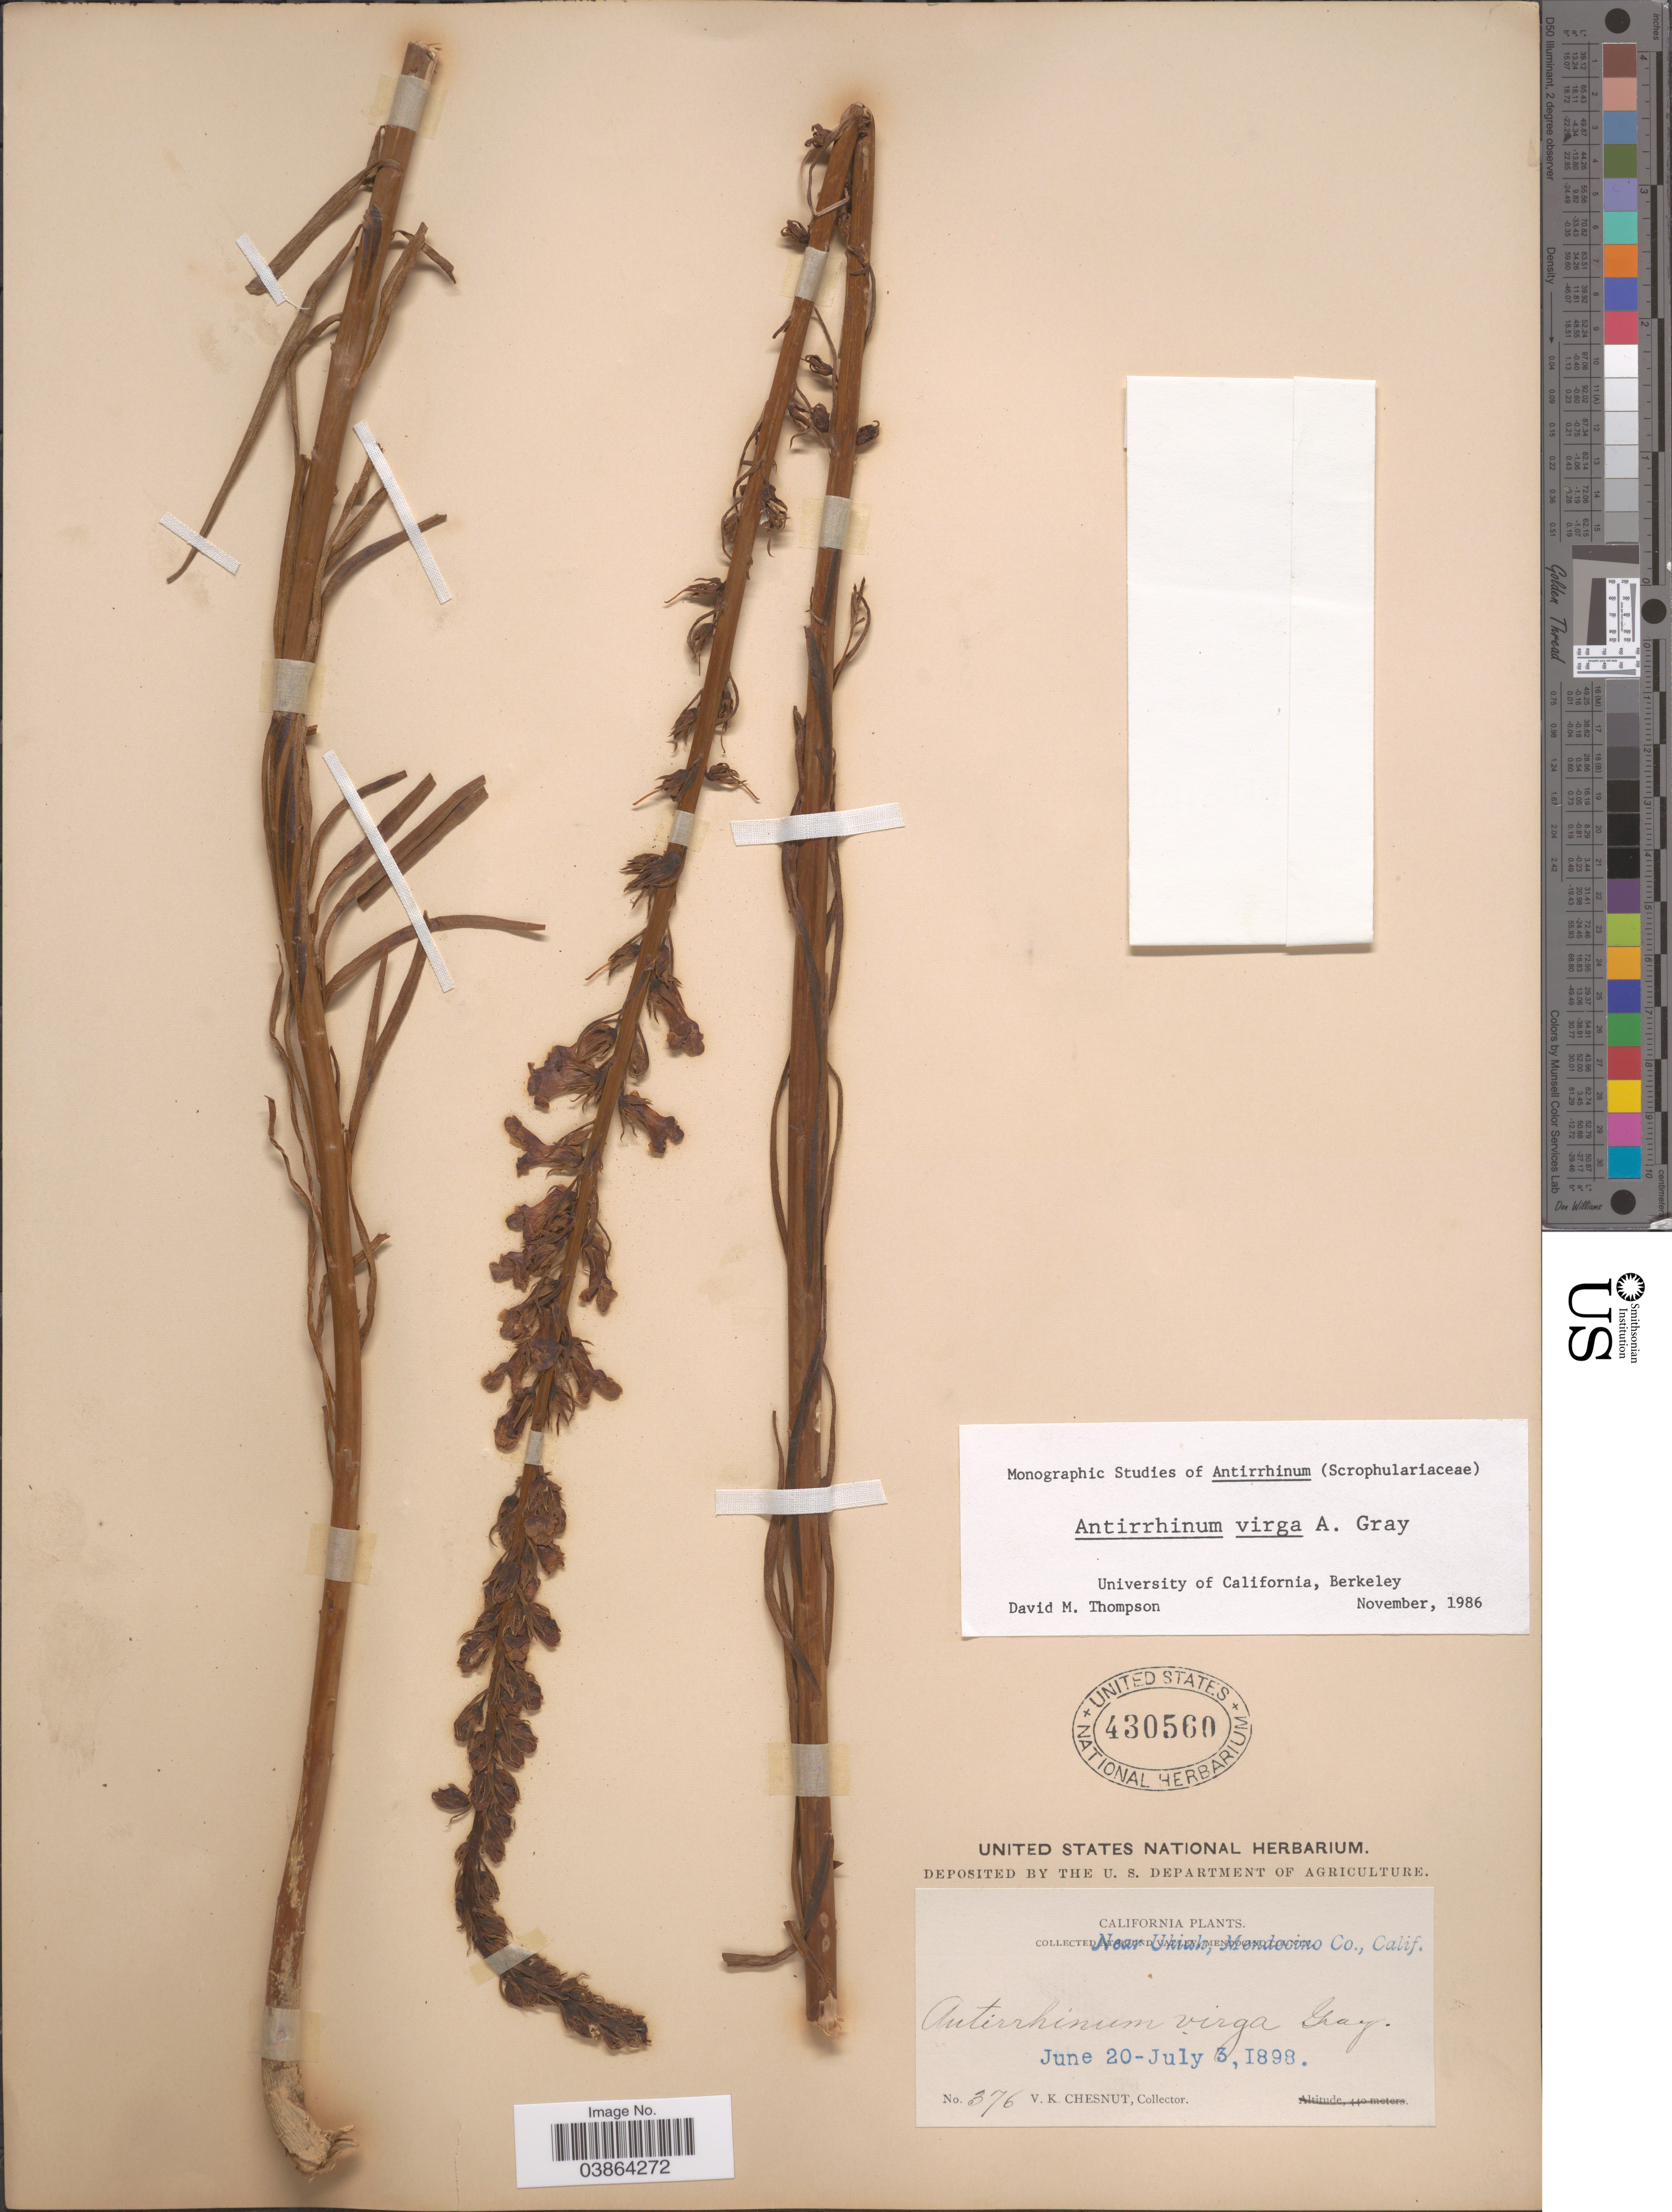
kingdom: Plantae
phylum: Tracheophyta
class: Magnoliopsida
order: Lamiales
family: Plantaginaceae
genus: Sairocarpus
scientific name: Sairocarpus virga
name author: (A. Gray) D.A. Sutton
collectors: V. Chesnut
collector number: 376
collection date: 1898-06-20/1898-07-03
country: United States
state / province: California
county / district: Mendocino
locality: Near Ukiuh, Mendocino Co.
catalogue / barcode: US 430560